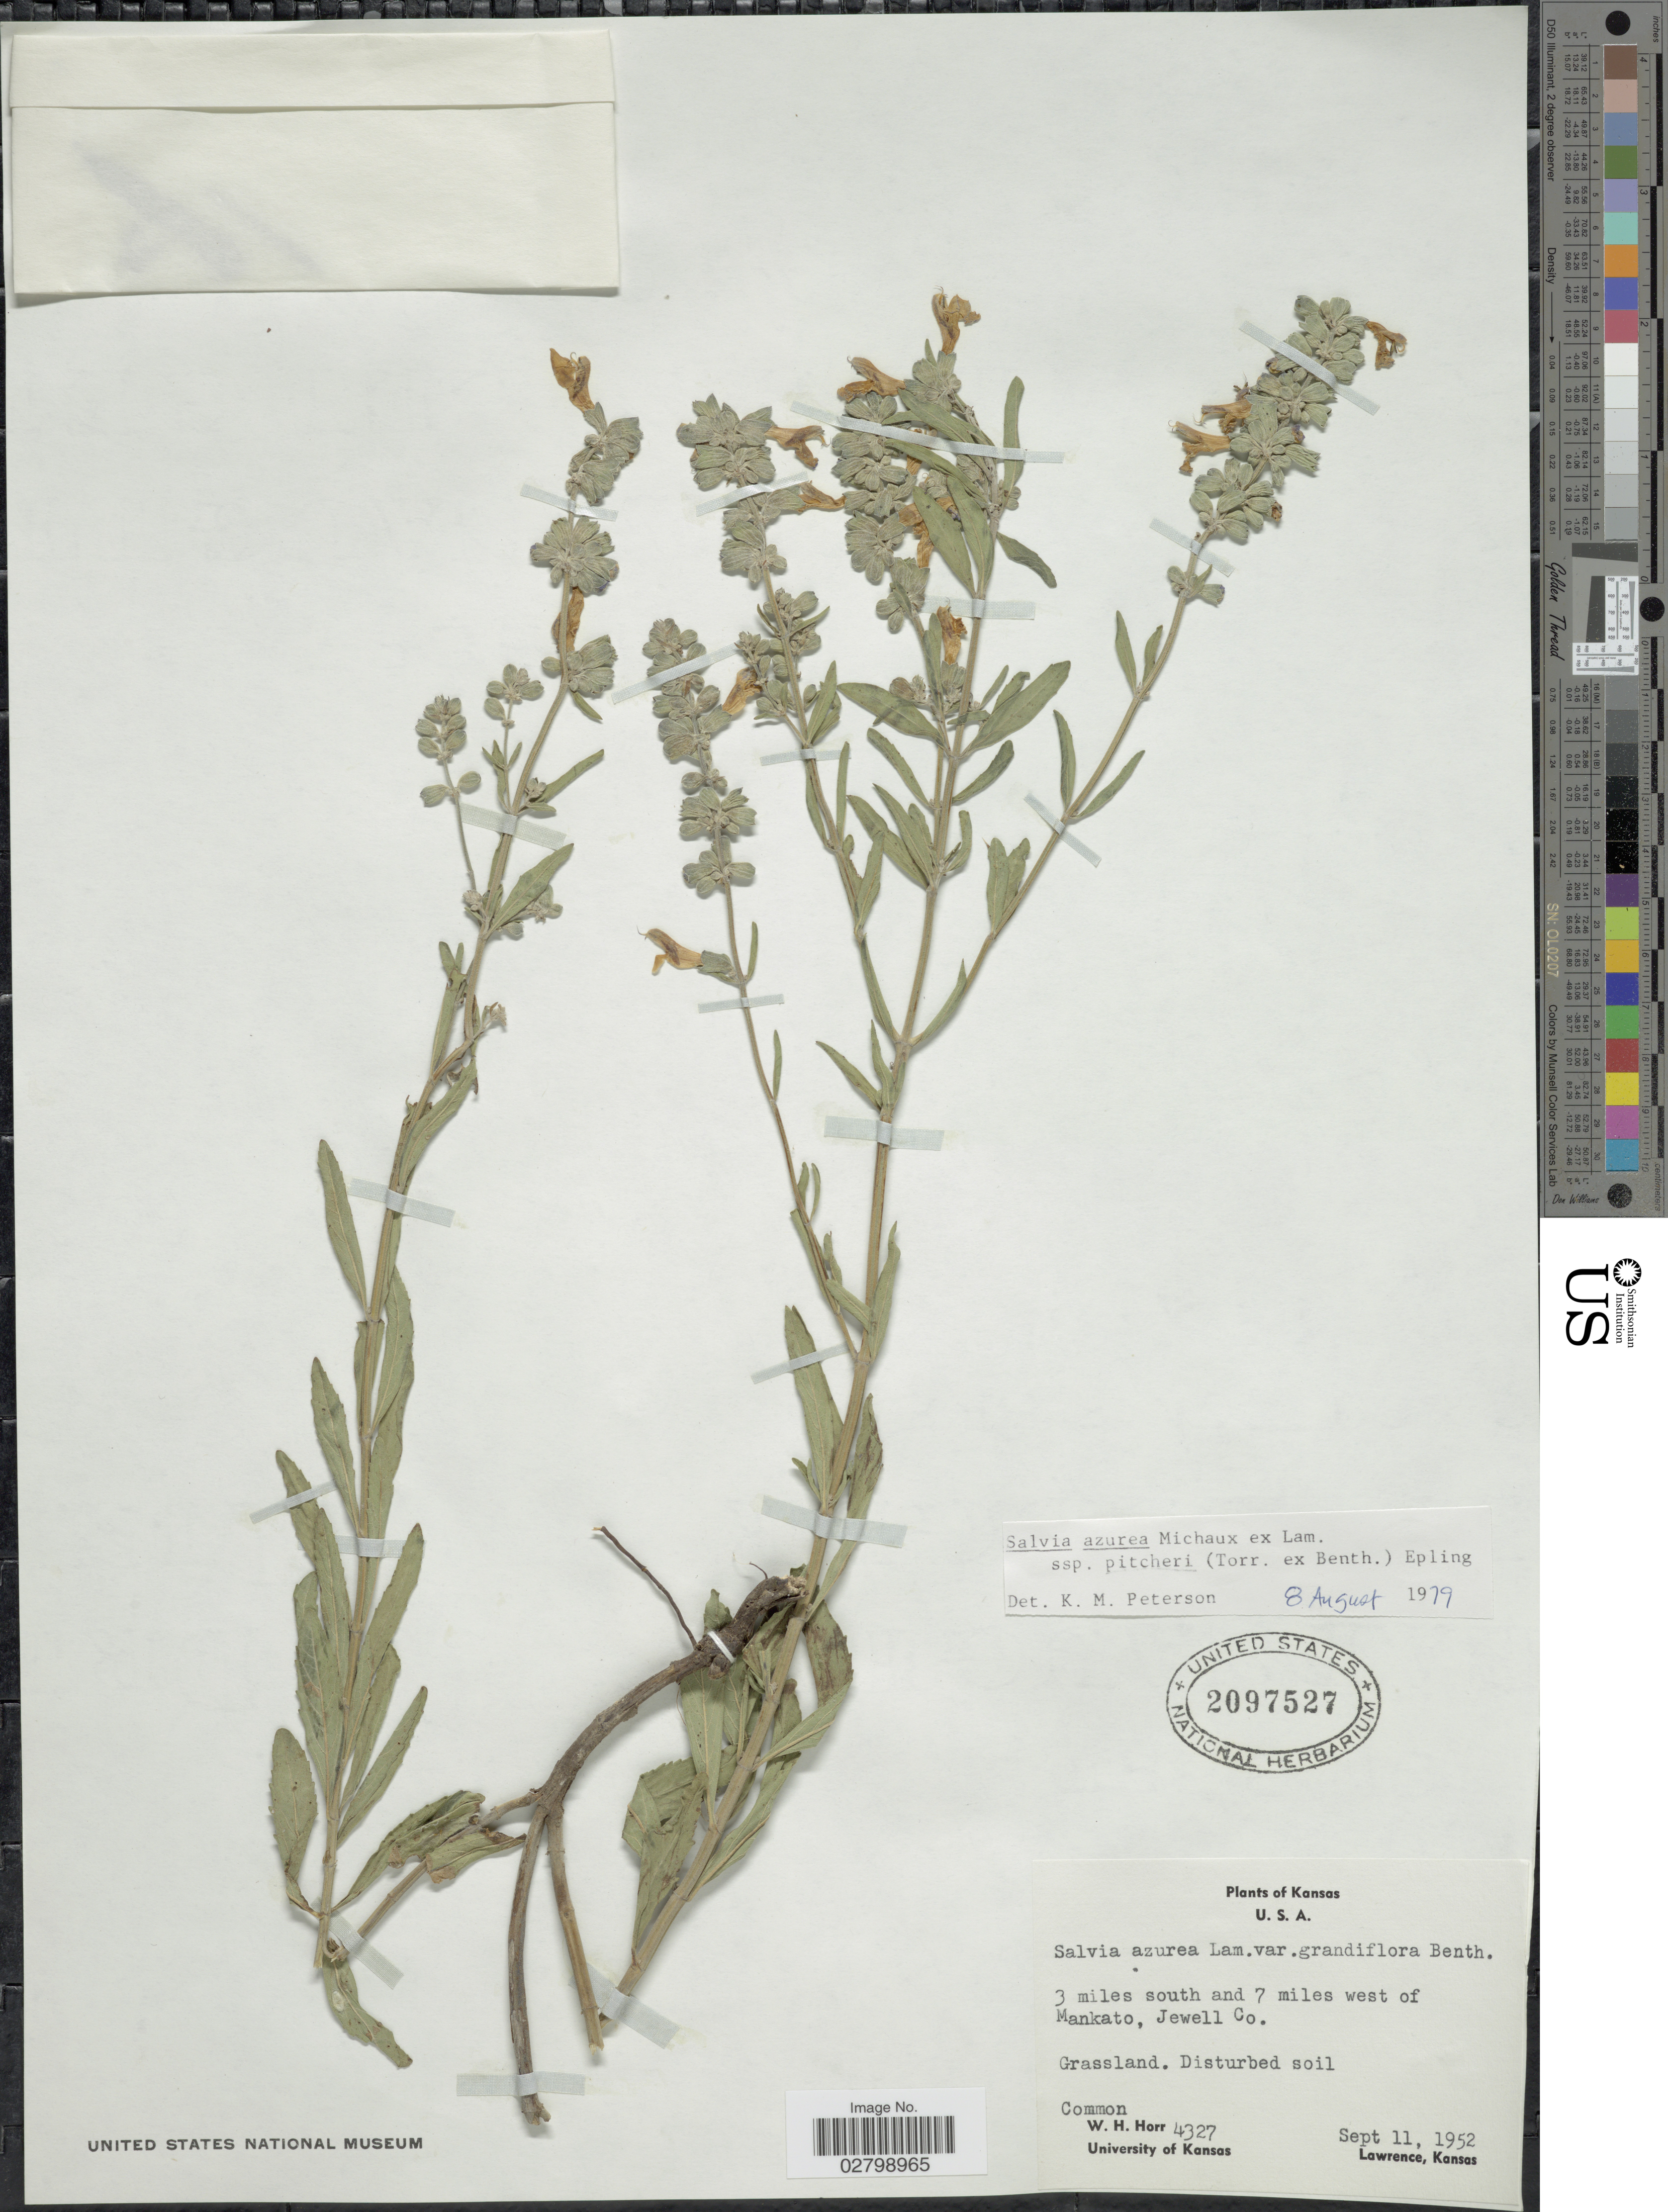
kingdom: Plantae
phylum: Tracheophyta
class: Magnoliopsida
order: Lamiales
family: Lamiaceae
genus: Salvia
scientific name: Salvia azurea subsp. pitcheri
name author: Michx. ex Lam.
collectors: W. H. Horr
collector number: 4327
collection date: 1952-09-11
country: United States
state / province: Kansas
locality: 3 miles south and 7 miles west of Mankato, Jewell Co.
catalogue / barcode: US 2097527